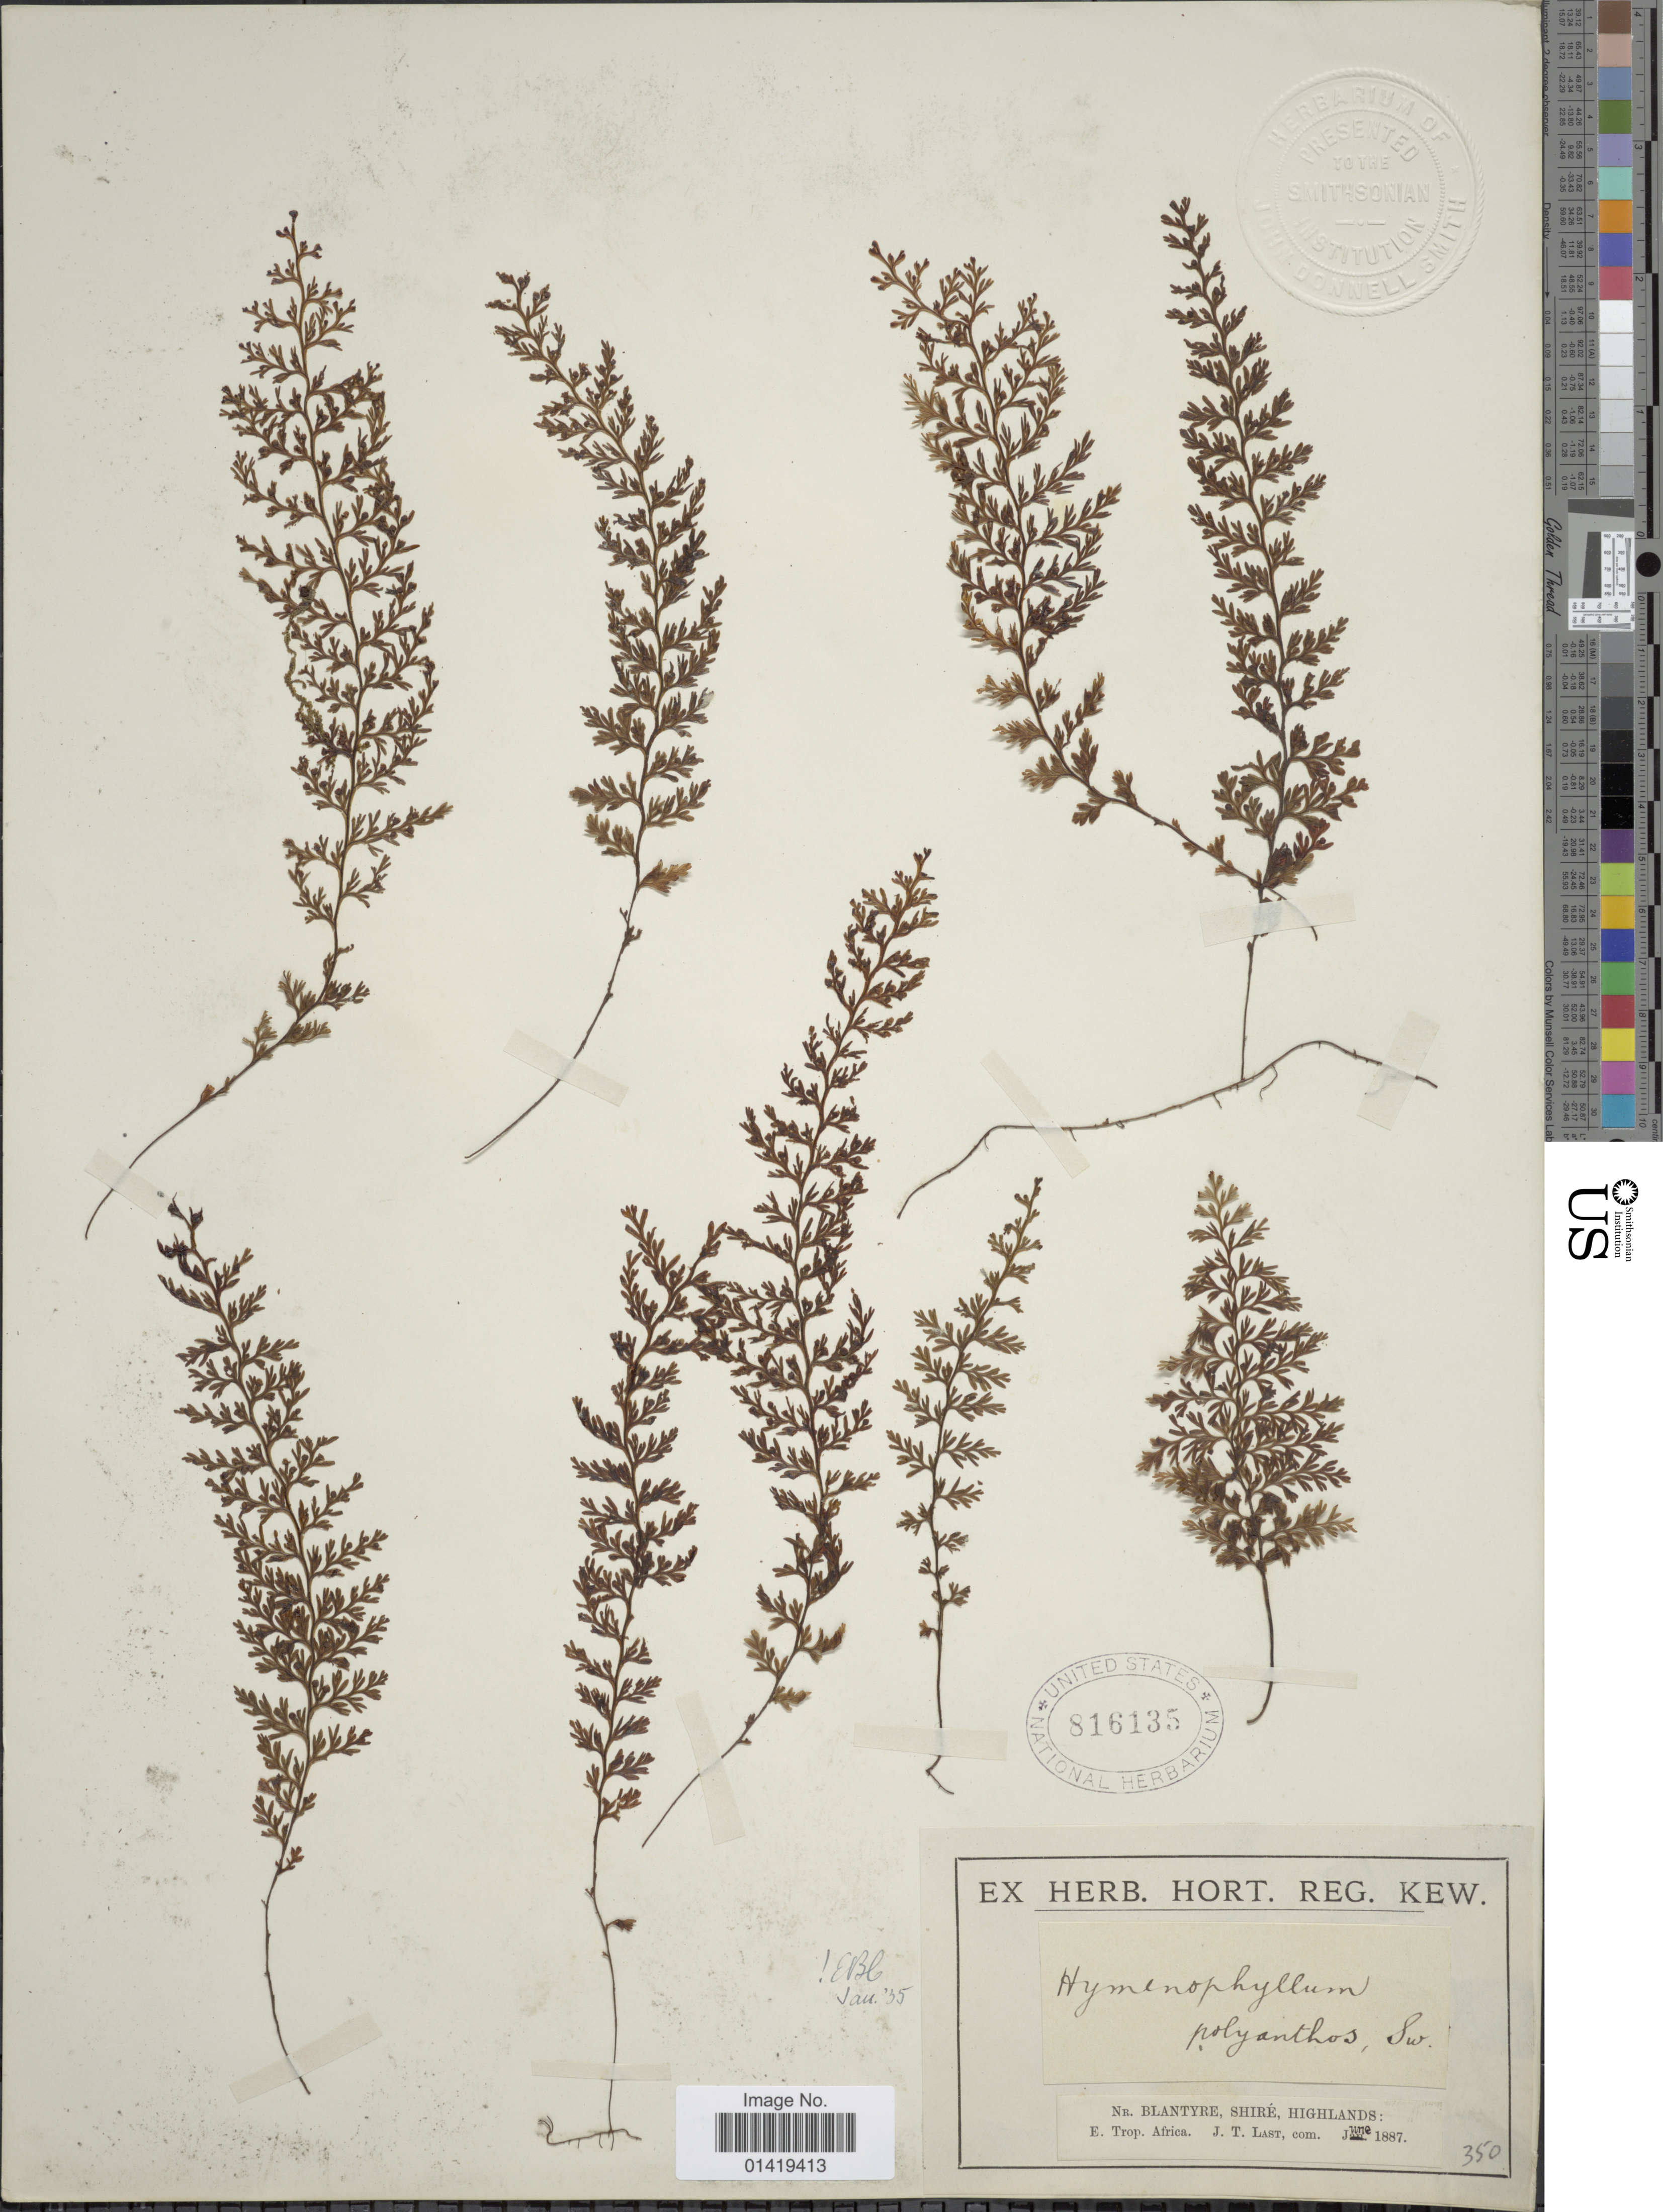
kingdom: Plantae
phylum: Tracheophyta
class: Polypodiopsida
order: Hymenophyllales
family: Hymenophyllaceae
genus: Hymenophyllum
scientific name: Hymenophyllum polyanthos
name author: (Sw.) Sw.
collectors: ex herb. Hort. Reg. Kew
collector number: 350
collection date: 1887-06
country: Malawi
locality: Nr. Blantyre Shiré Highlands E. Trop. Africa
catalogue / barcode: US 816135